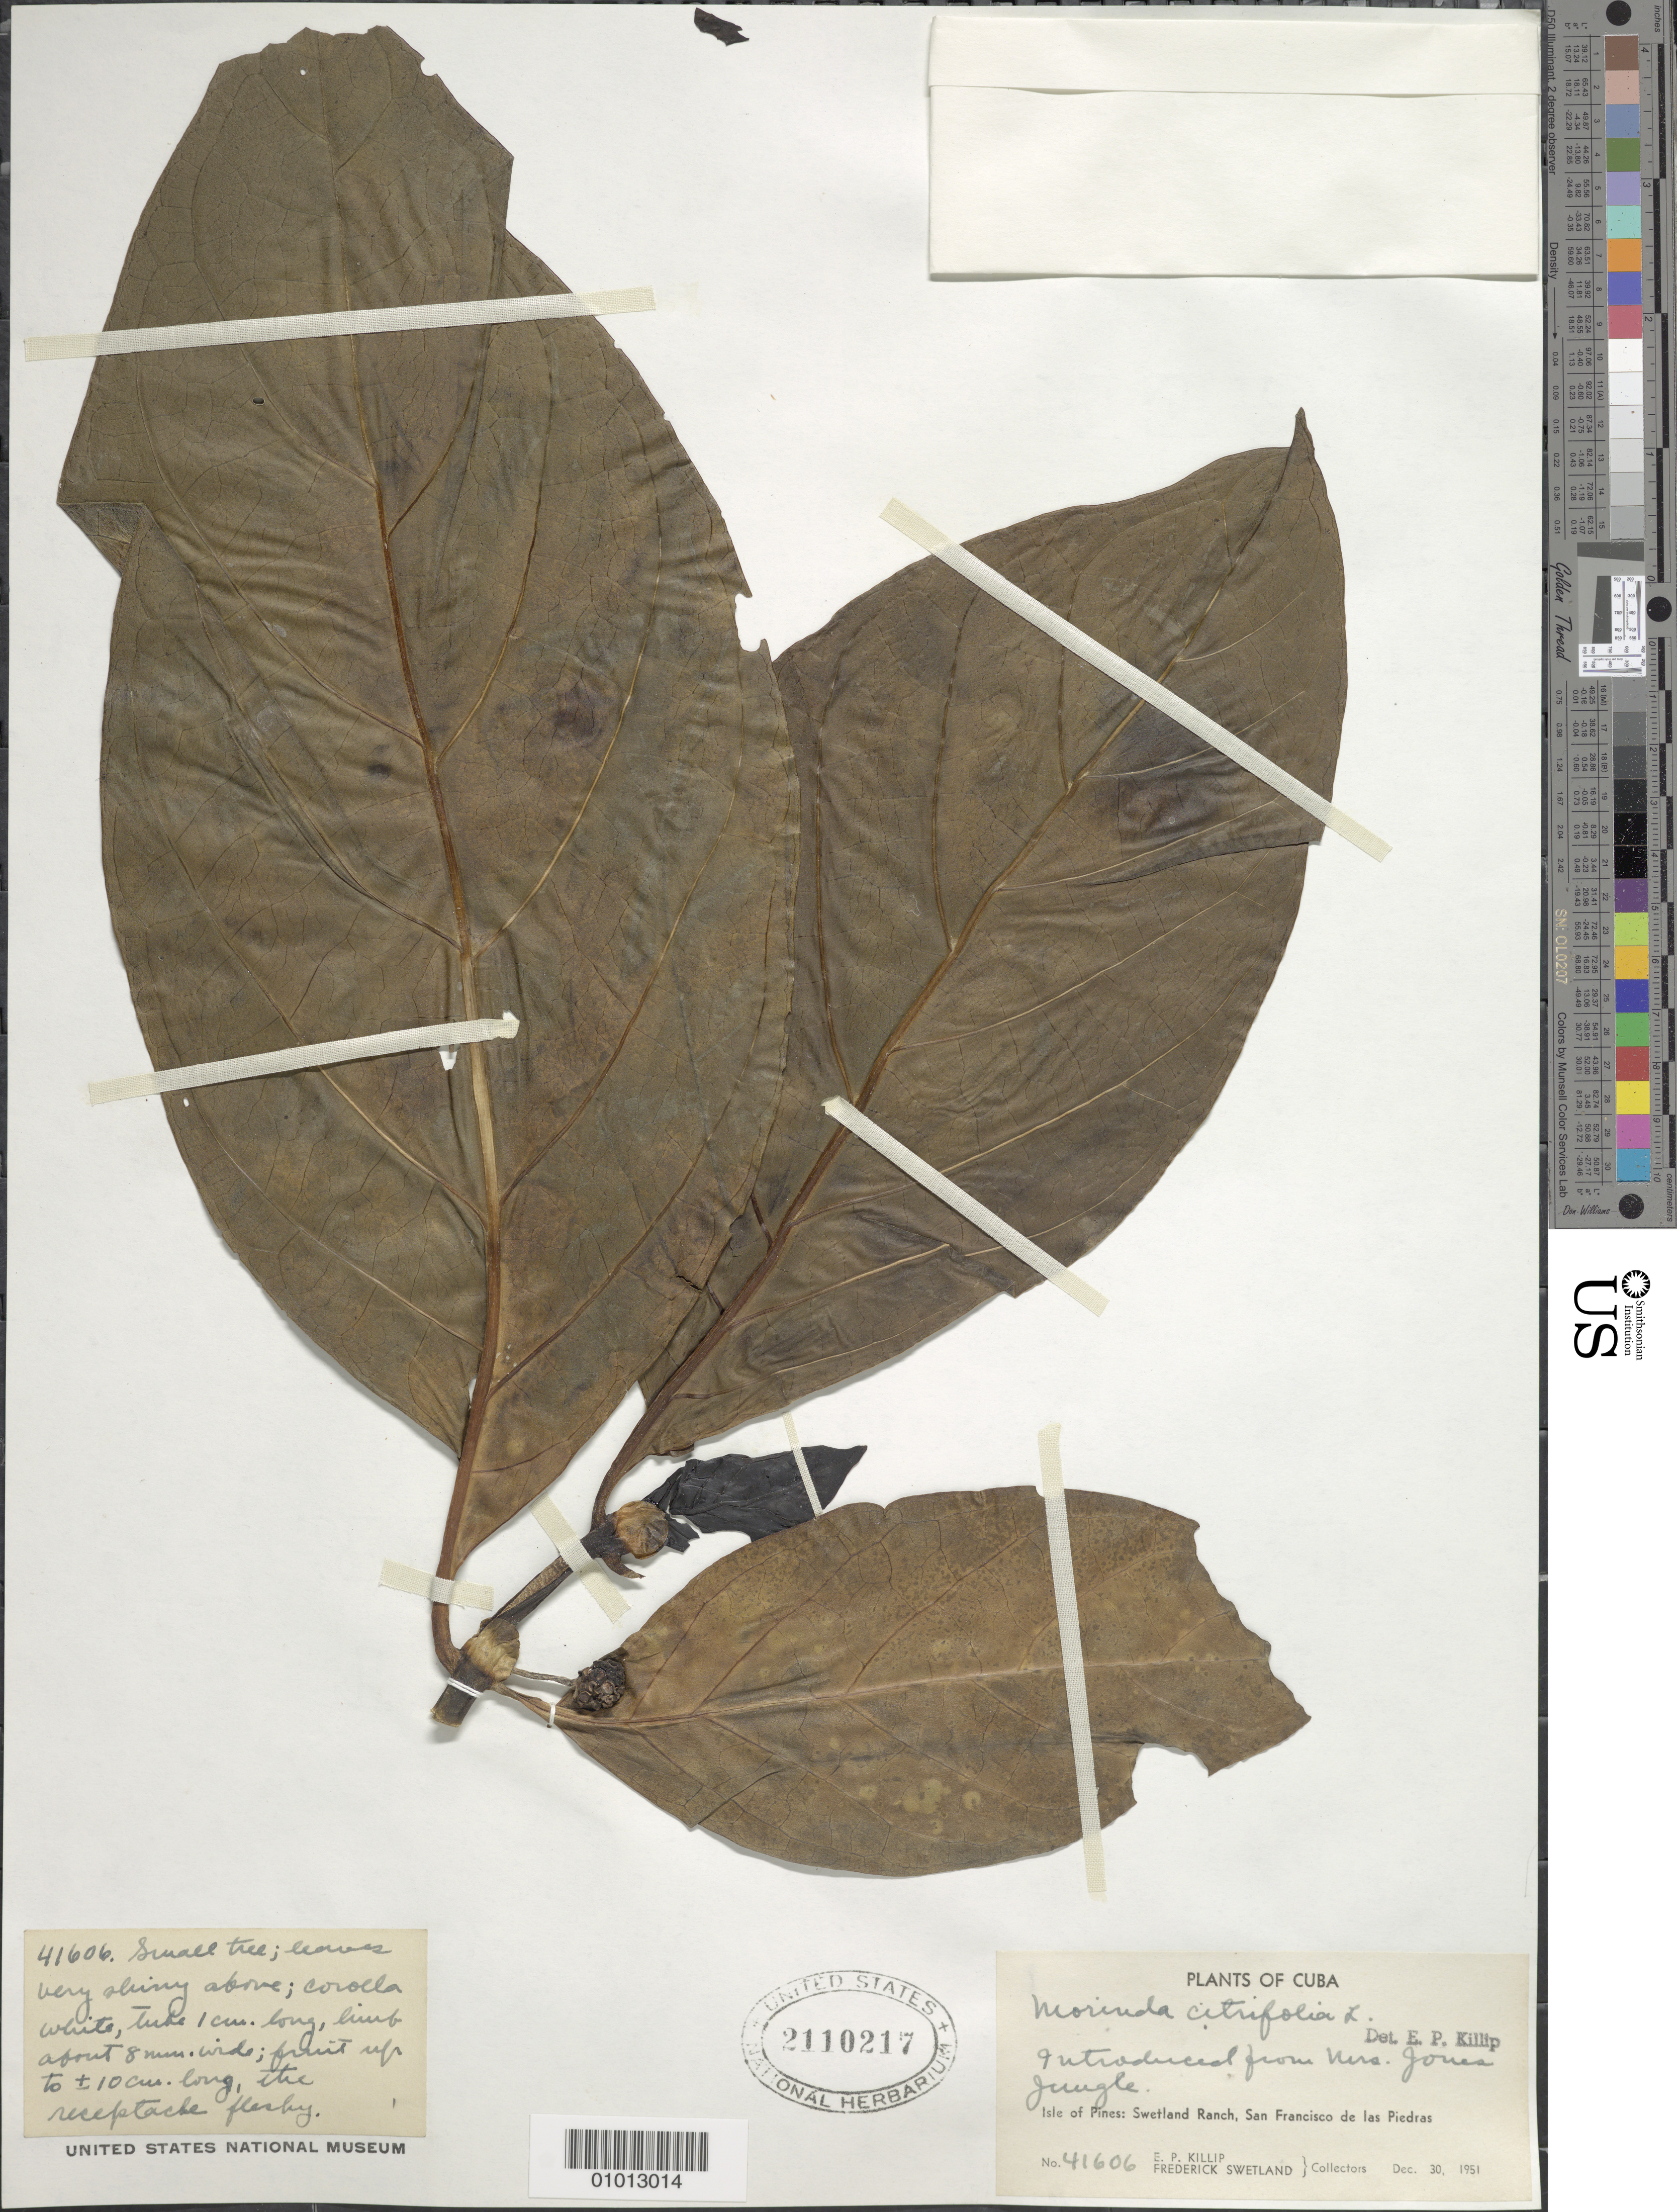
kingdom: Plantae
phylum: Tracheophyta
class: Magnoliopsida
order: Gentianales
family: Rubiaceae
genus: Morinda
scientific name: Morinda citrifolia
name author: L.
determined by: Killip, Ellsworth P.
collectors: E. P. Killip & F. Swetland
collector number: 41606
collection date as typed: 30 Dec 1951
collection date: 1951-12-30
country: Cuba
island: Isla de la Juventud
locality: Swetland Ranch, San Francisco de las Piedras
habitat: Introduced from Mrs. Jones Jungle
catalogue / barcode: US 2110217